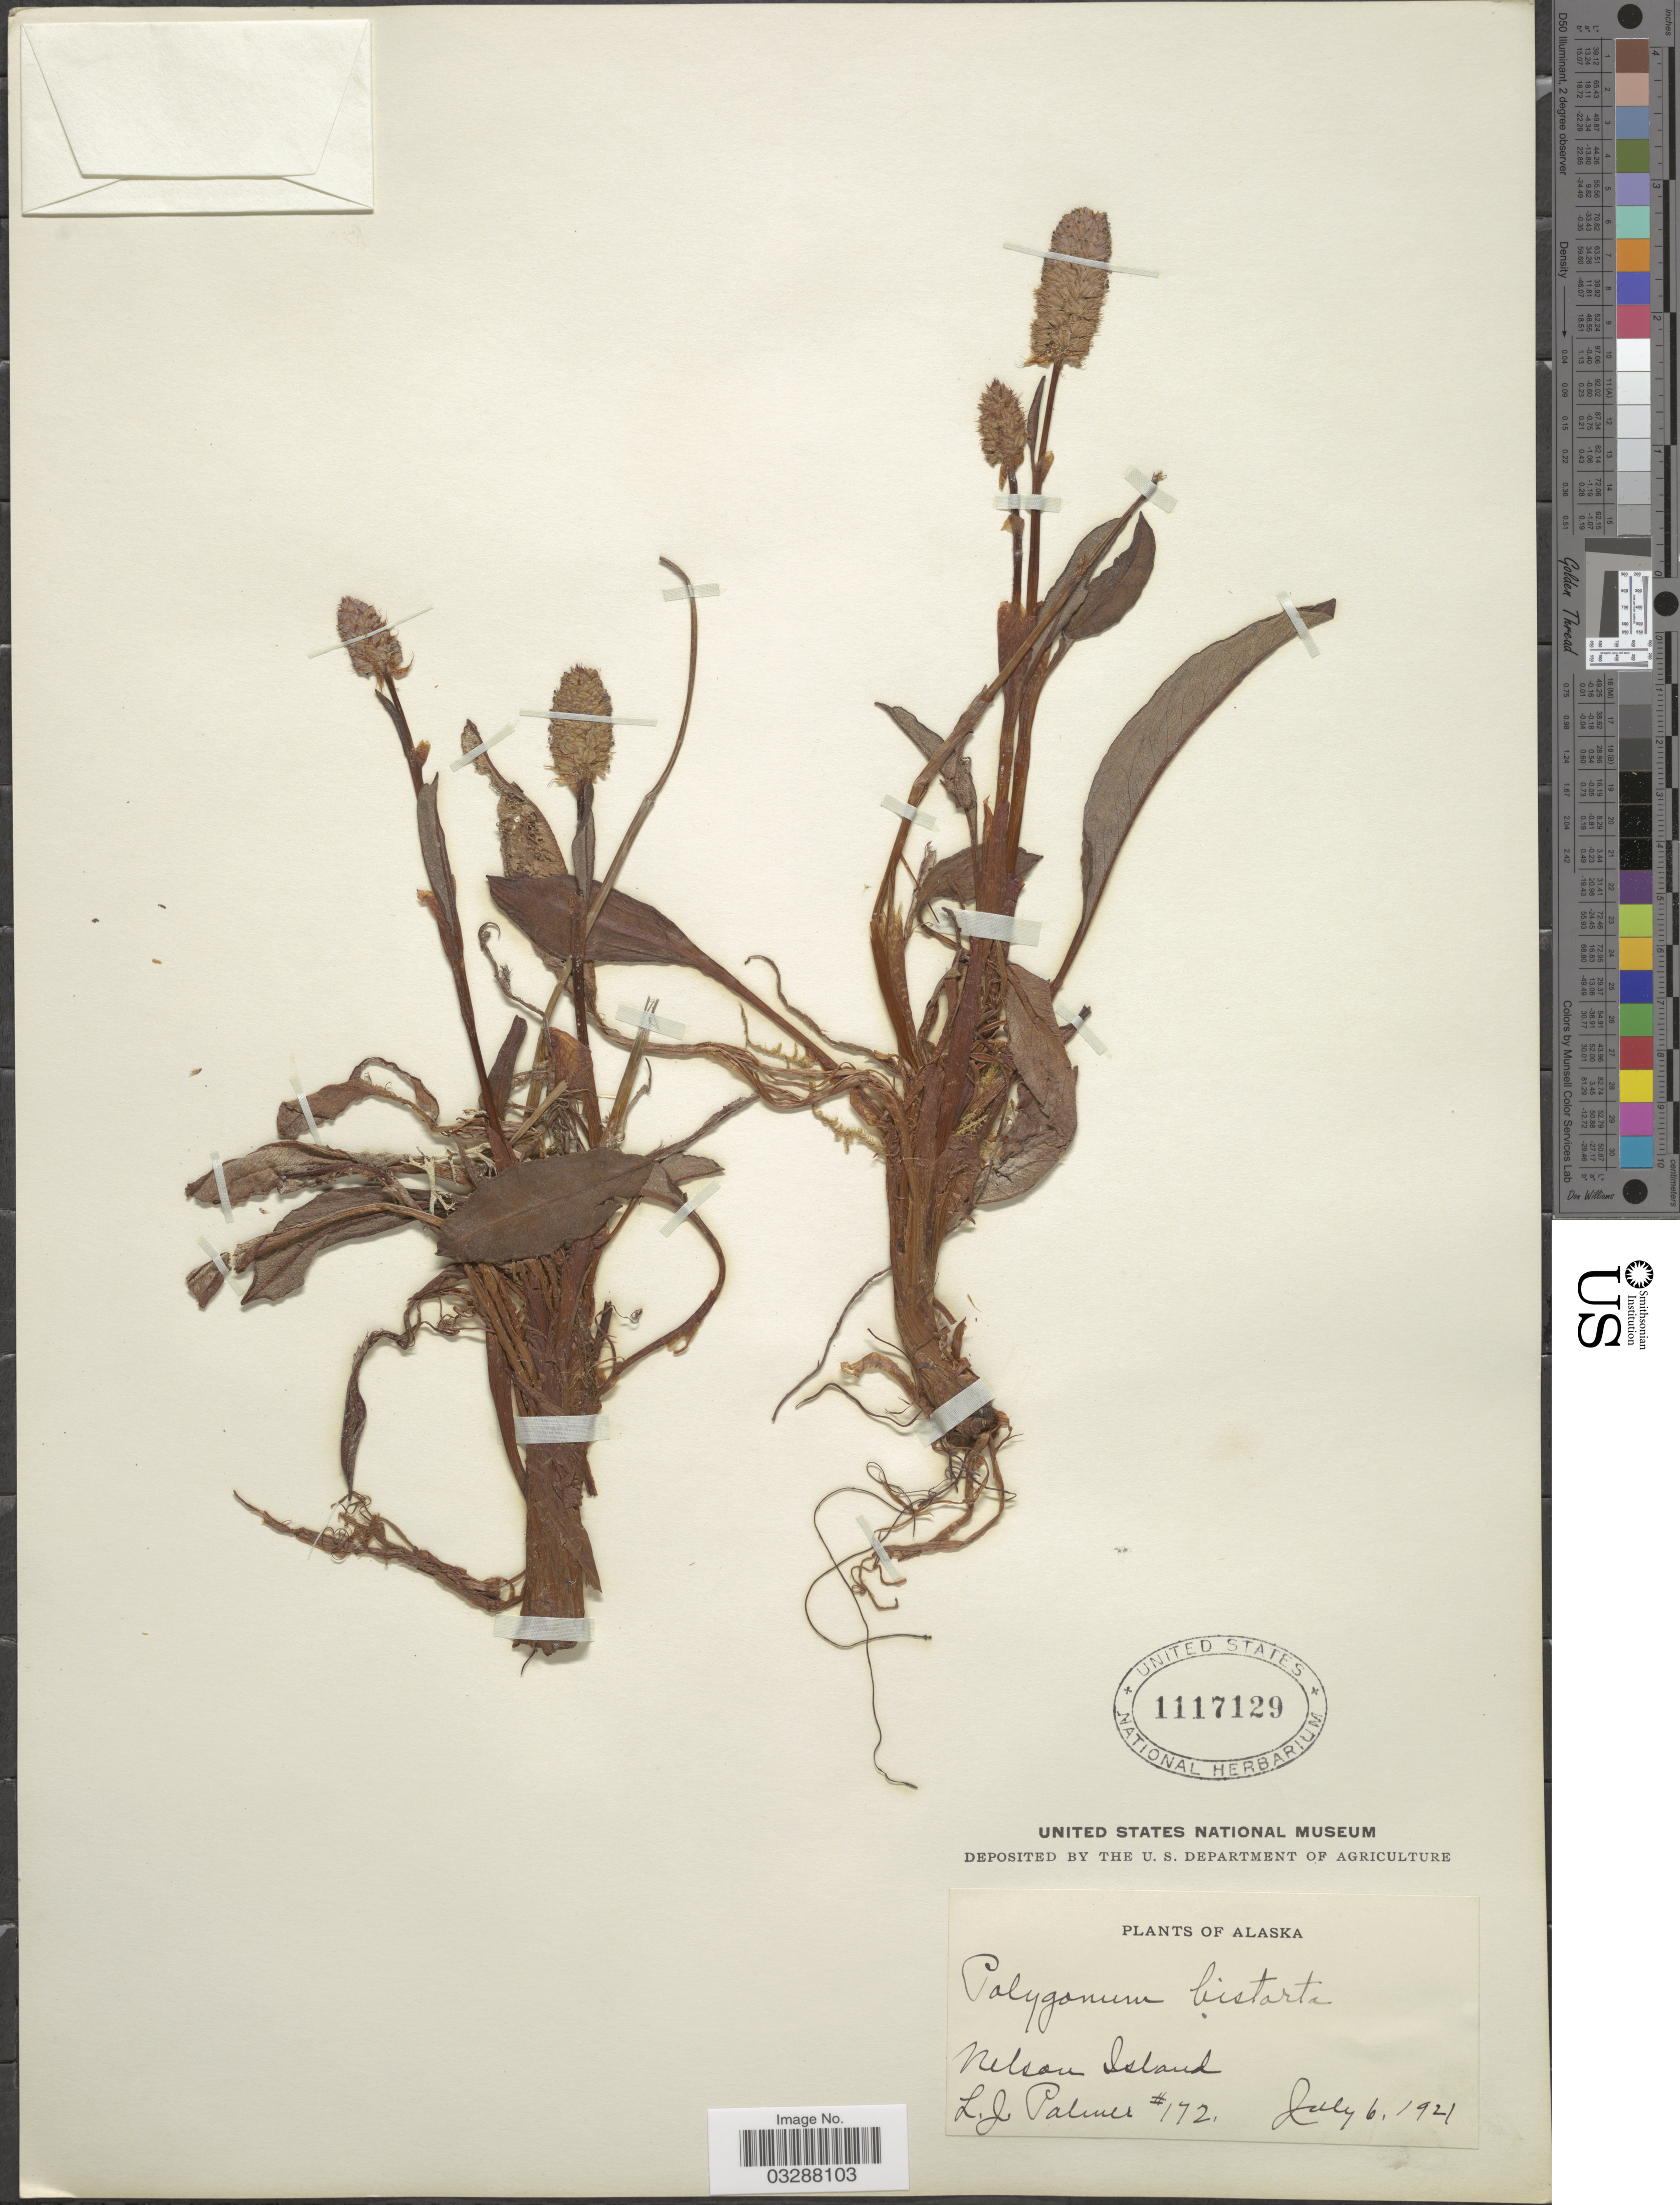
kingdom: Plantae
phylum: Tracheophyta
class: Magnoliopsida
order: Caryophyllales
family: Polygonaceae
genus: Bistorta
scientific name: Bistorta plumosa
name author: (Small) Greene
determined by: Strong, Mark T., (BOT), Smithsonian Institution - National Museum of Natural History (UNITED STATES)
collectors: L. J. Palmer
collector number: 172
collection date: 1921-07-06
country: United States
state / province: Alaska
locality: Nelson Island.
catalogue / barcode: US 1117129